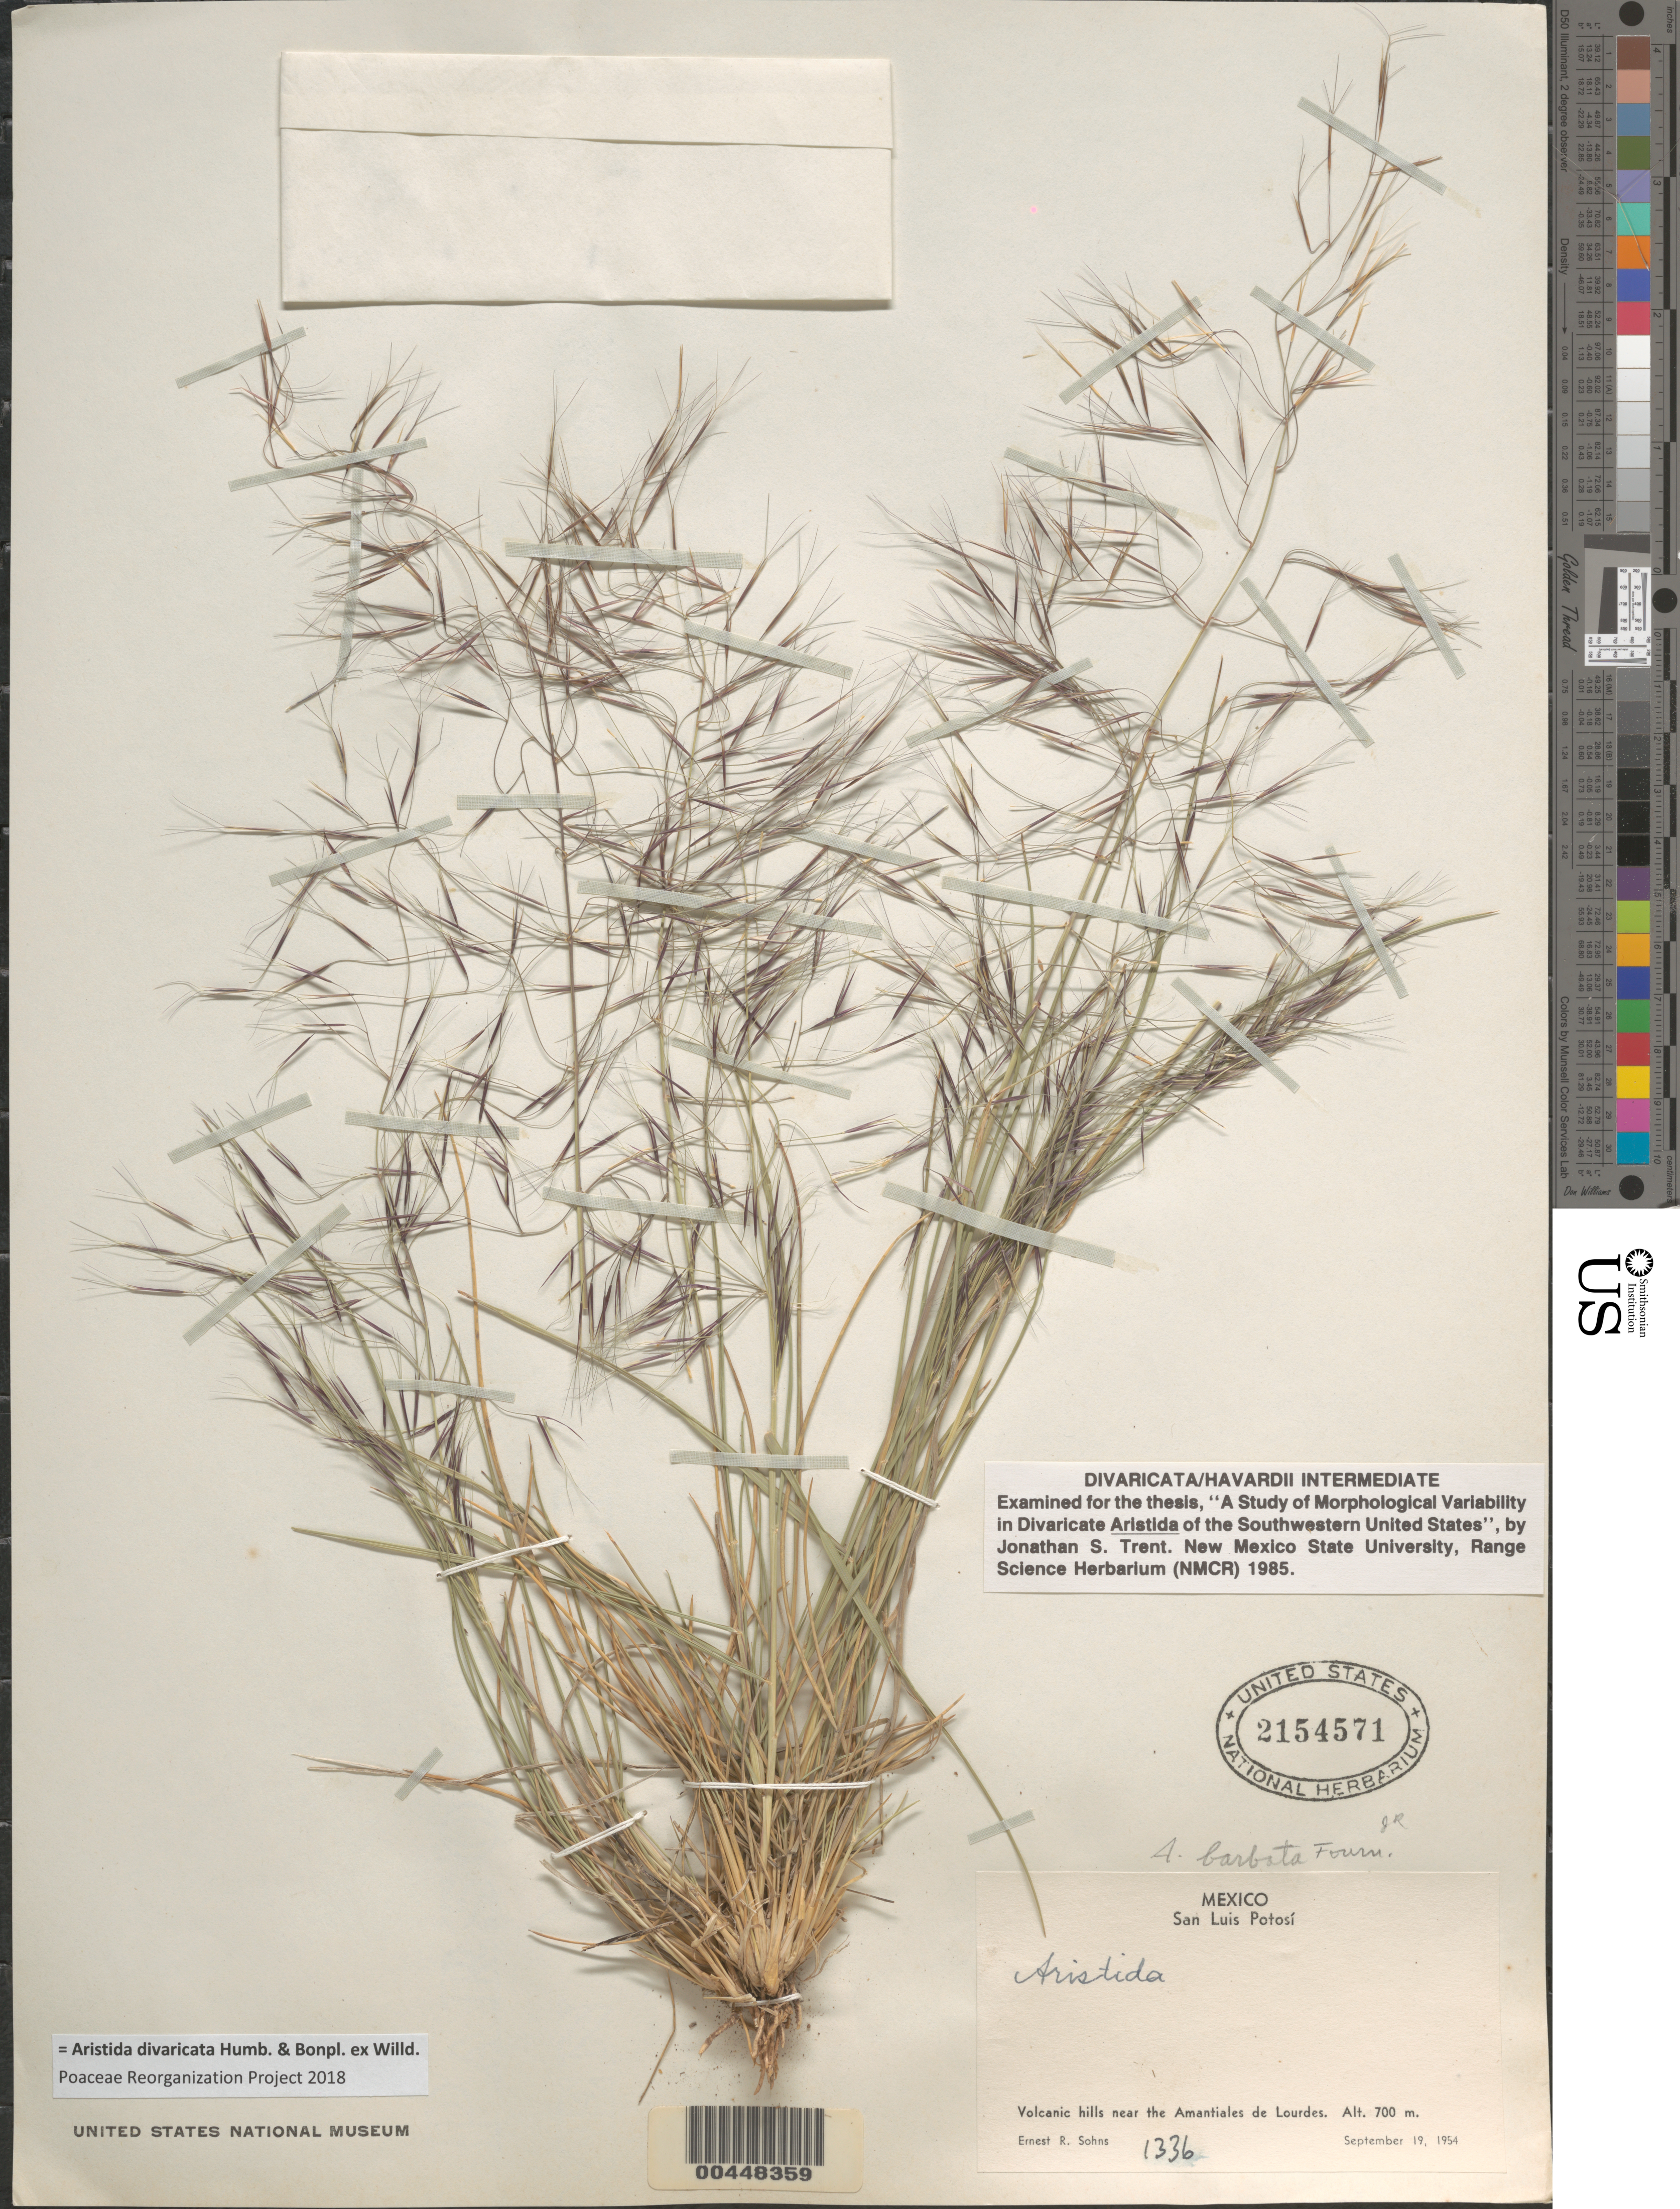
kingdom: Plantae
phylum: Tracheophyta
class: Liliopsida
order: Poales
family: Poaceae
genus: Aristida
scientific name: Aristida divaricata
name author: Humb. & Bonpl. ex Willd.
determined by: Poaceae Reorganization Project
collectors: E. R. Sohns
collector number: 1336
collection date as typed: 19 Sep 1954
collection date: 1954-09-19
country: Mexico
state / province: San Luis Potosi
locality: Volcanic hills near the Amantiales se Lourdes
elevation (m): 700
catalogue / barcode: US 2154571